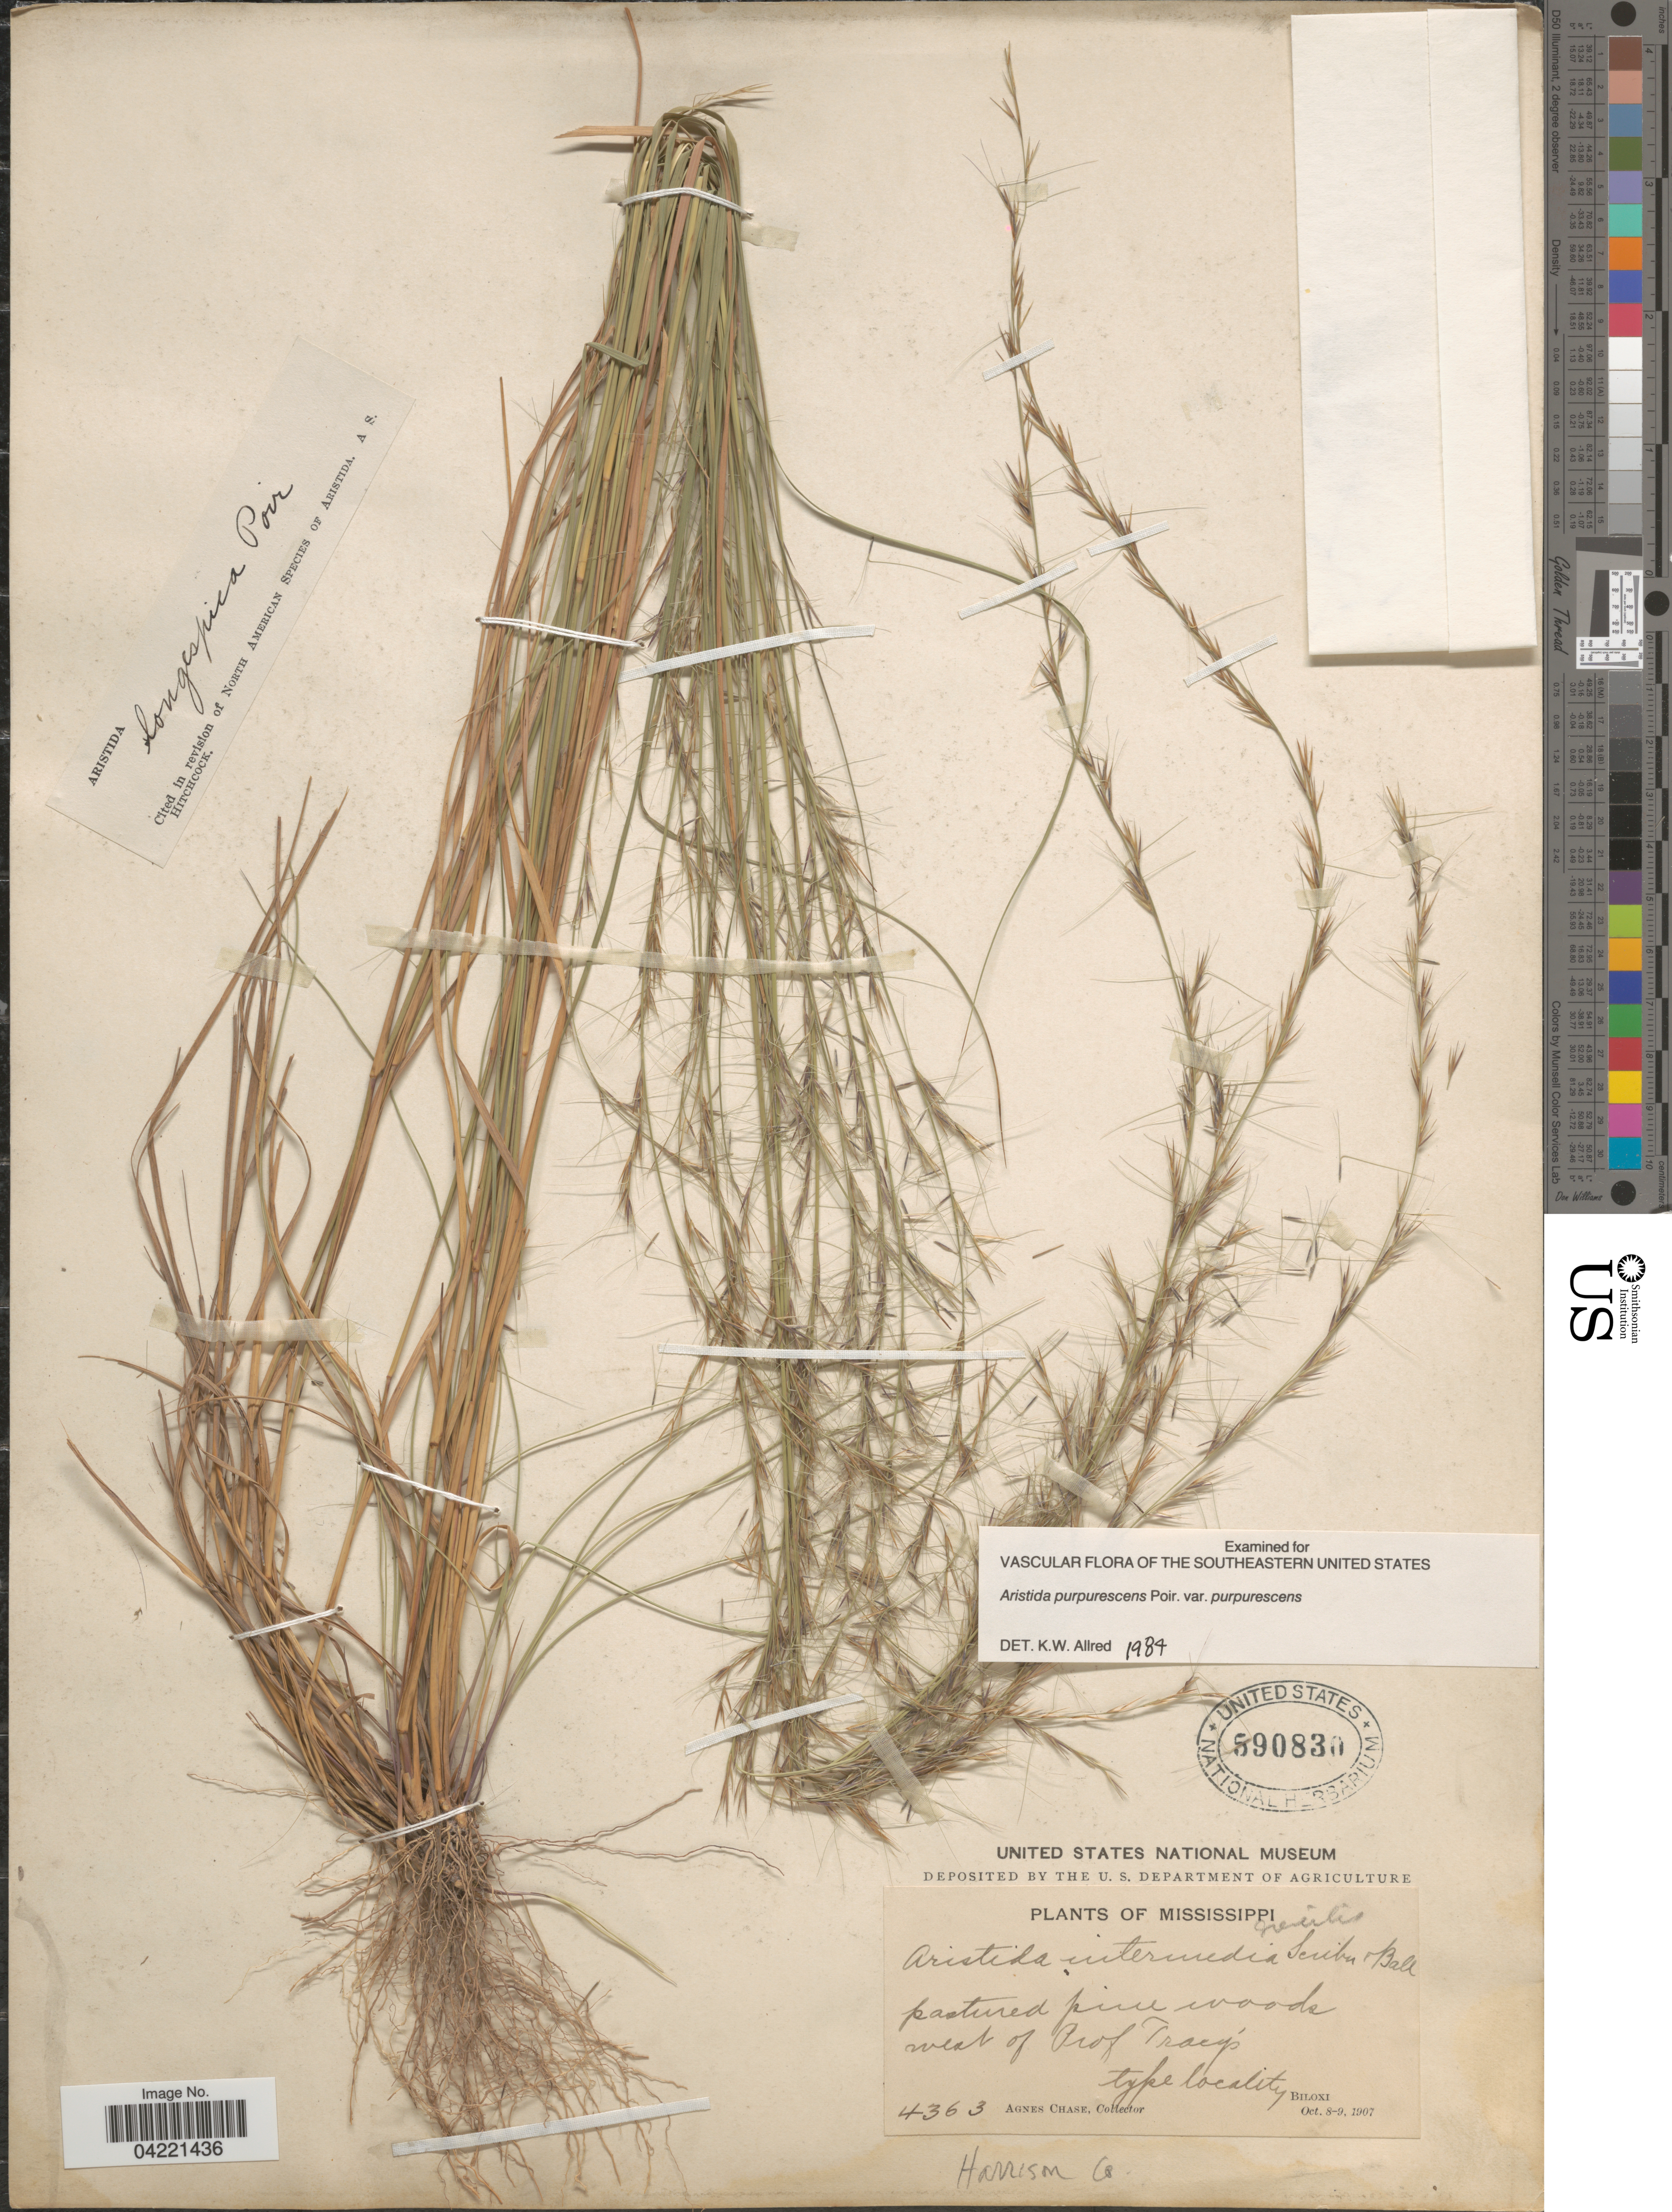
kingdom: Plantae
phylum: Tracheophyta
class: Liliopsida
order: Poales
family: Poaceae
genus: Aristida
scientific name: Aristida purpurascens var. purpurescens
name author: Poir.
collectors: A. Chase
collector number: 4363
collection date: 1907-10-08/1907-10-09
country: United States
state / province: Mississippi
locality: Pastured pine woods west of Prof Tracy's. Biloxi. Harrison Co.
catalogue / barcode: US 590830